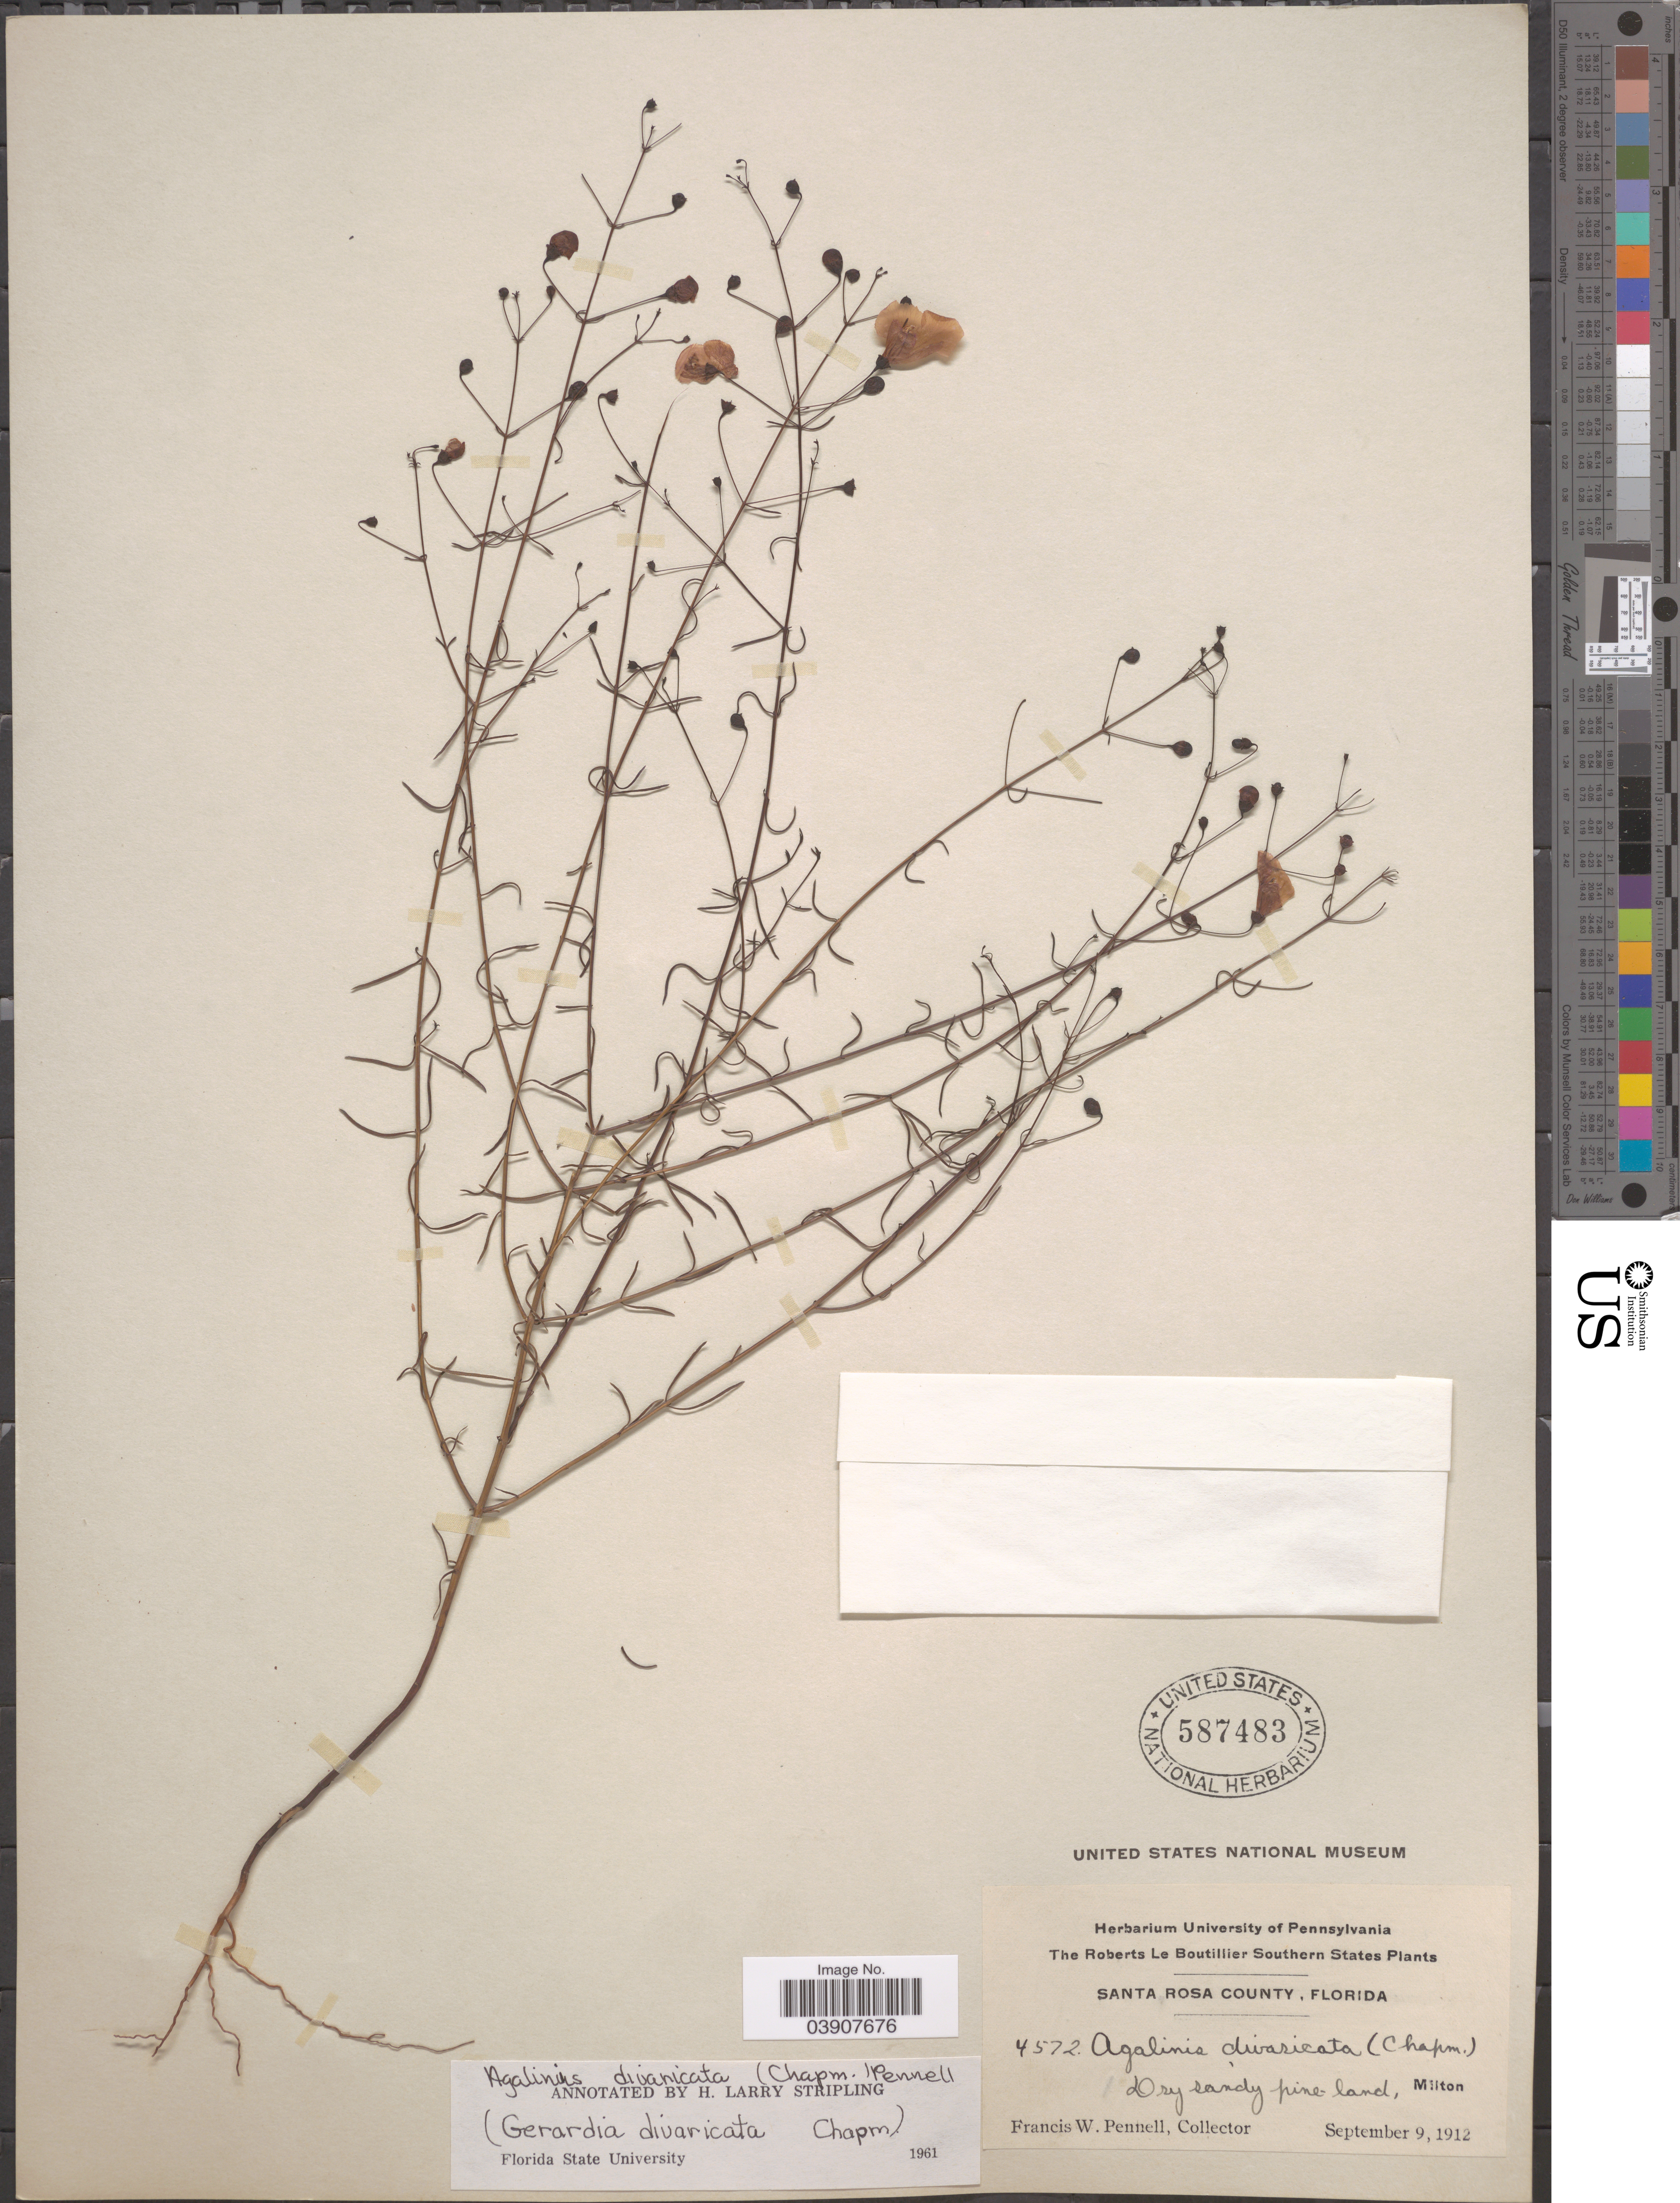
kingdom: Plantae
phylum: Tracheophyta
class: Magnoliopsida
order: Lamiales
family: Orobanchaceae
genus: Agalinis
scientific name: Agalinis divaricata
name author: (Chapm.) Pennell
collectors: F. W. Pennell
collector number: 4572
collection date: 1912-09-09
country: United States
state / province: Florida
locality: Southern States. Santa Rosa County. Milton.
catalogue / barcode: US 587483